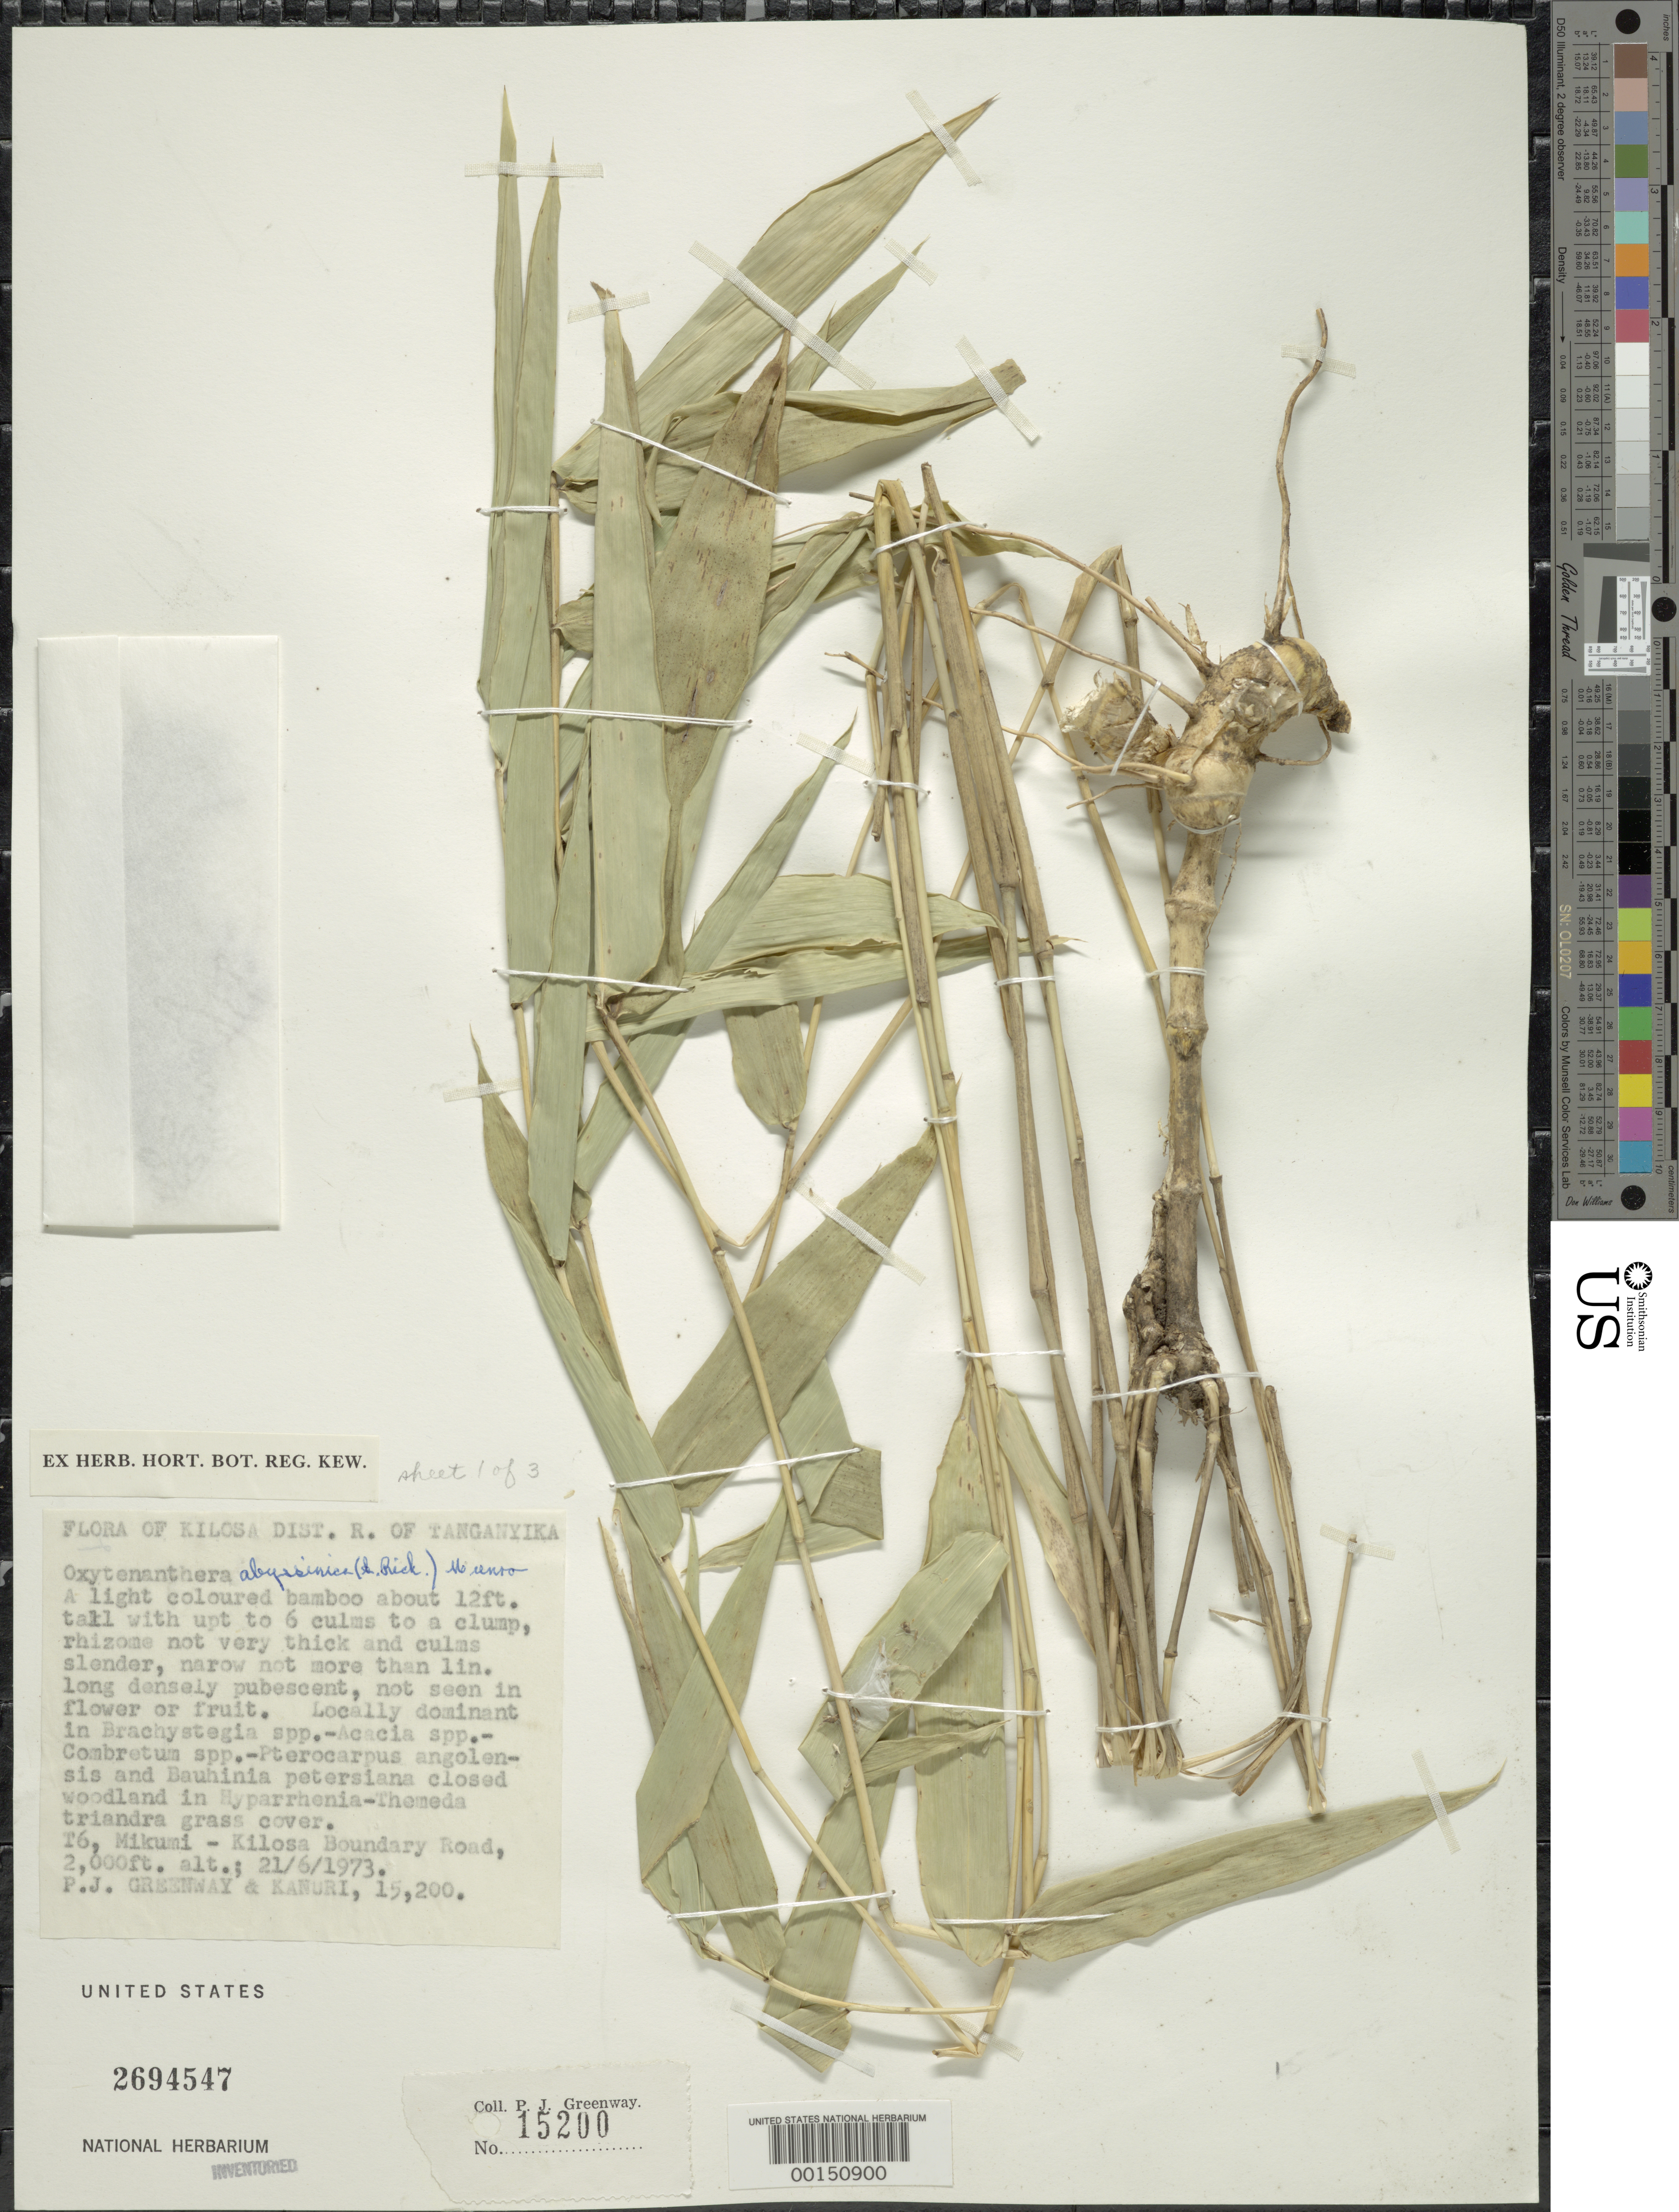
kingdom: Plantae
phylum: Tracheophyta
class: Liliopsida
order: Poales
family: Poaceae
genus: Oxytenanthera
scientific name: Oxytenanthera abyssinica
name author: (A. Rich.) Munro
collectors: P. J. Greenway & -. Kanuri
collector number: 15200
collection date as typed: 21 Jun 1973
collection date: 1973-06-21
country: Tanzania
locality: Mikumi-kilosa boundary rd.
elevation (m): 610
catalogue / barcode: US 2694547